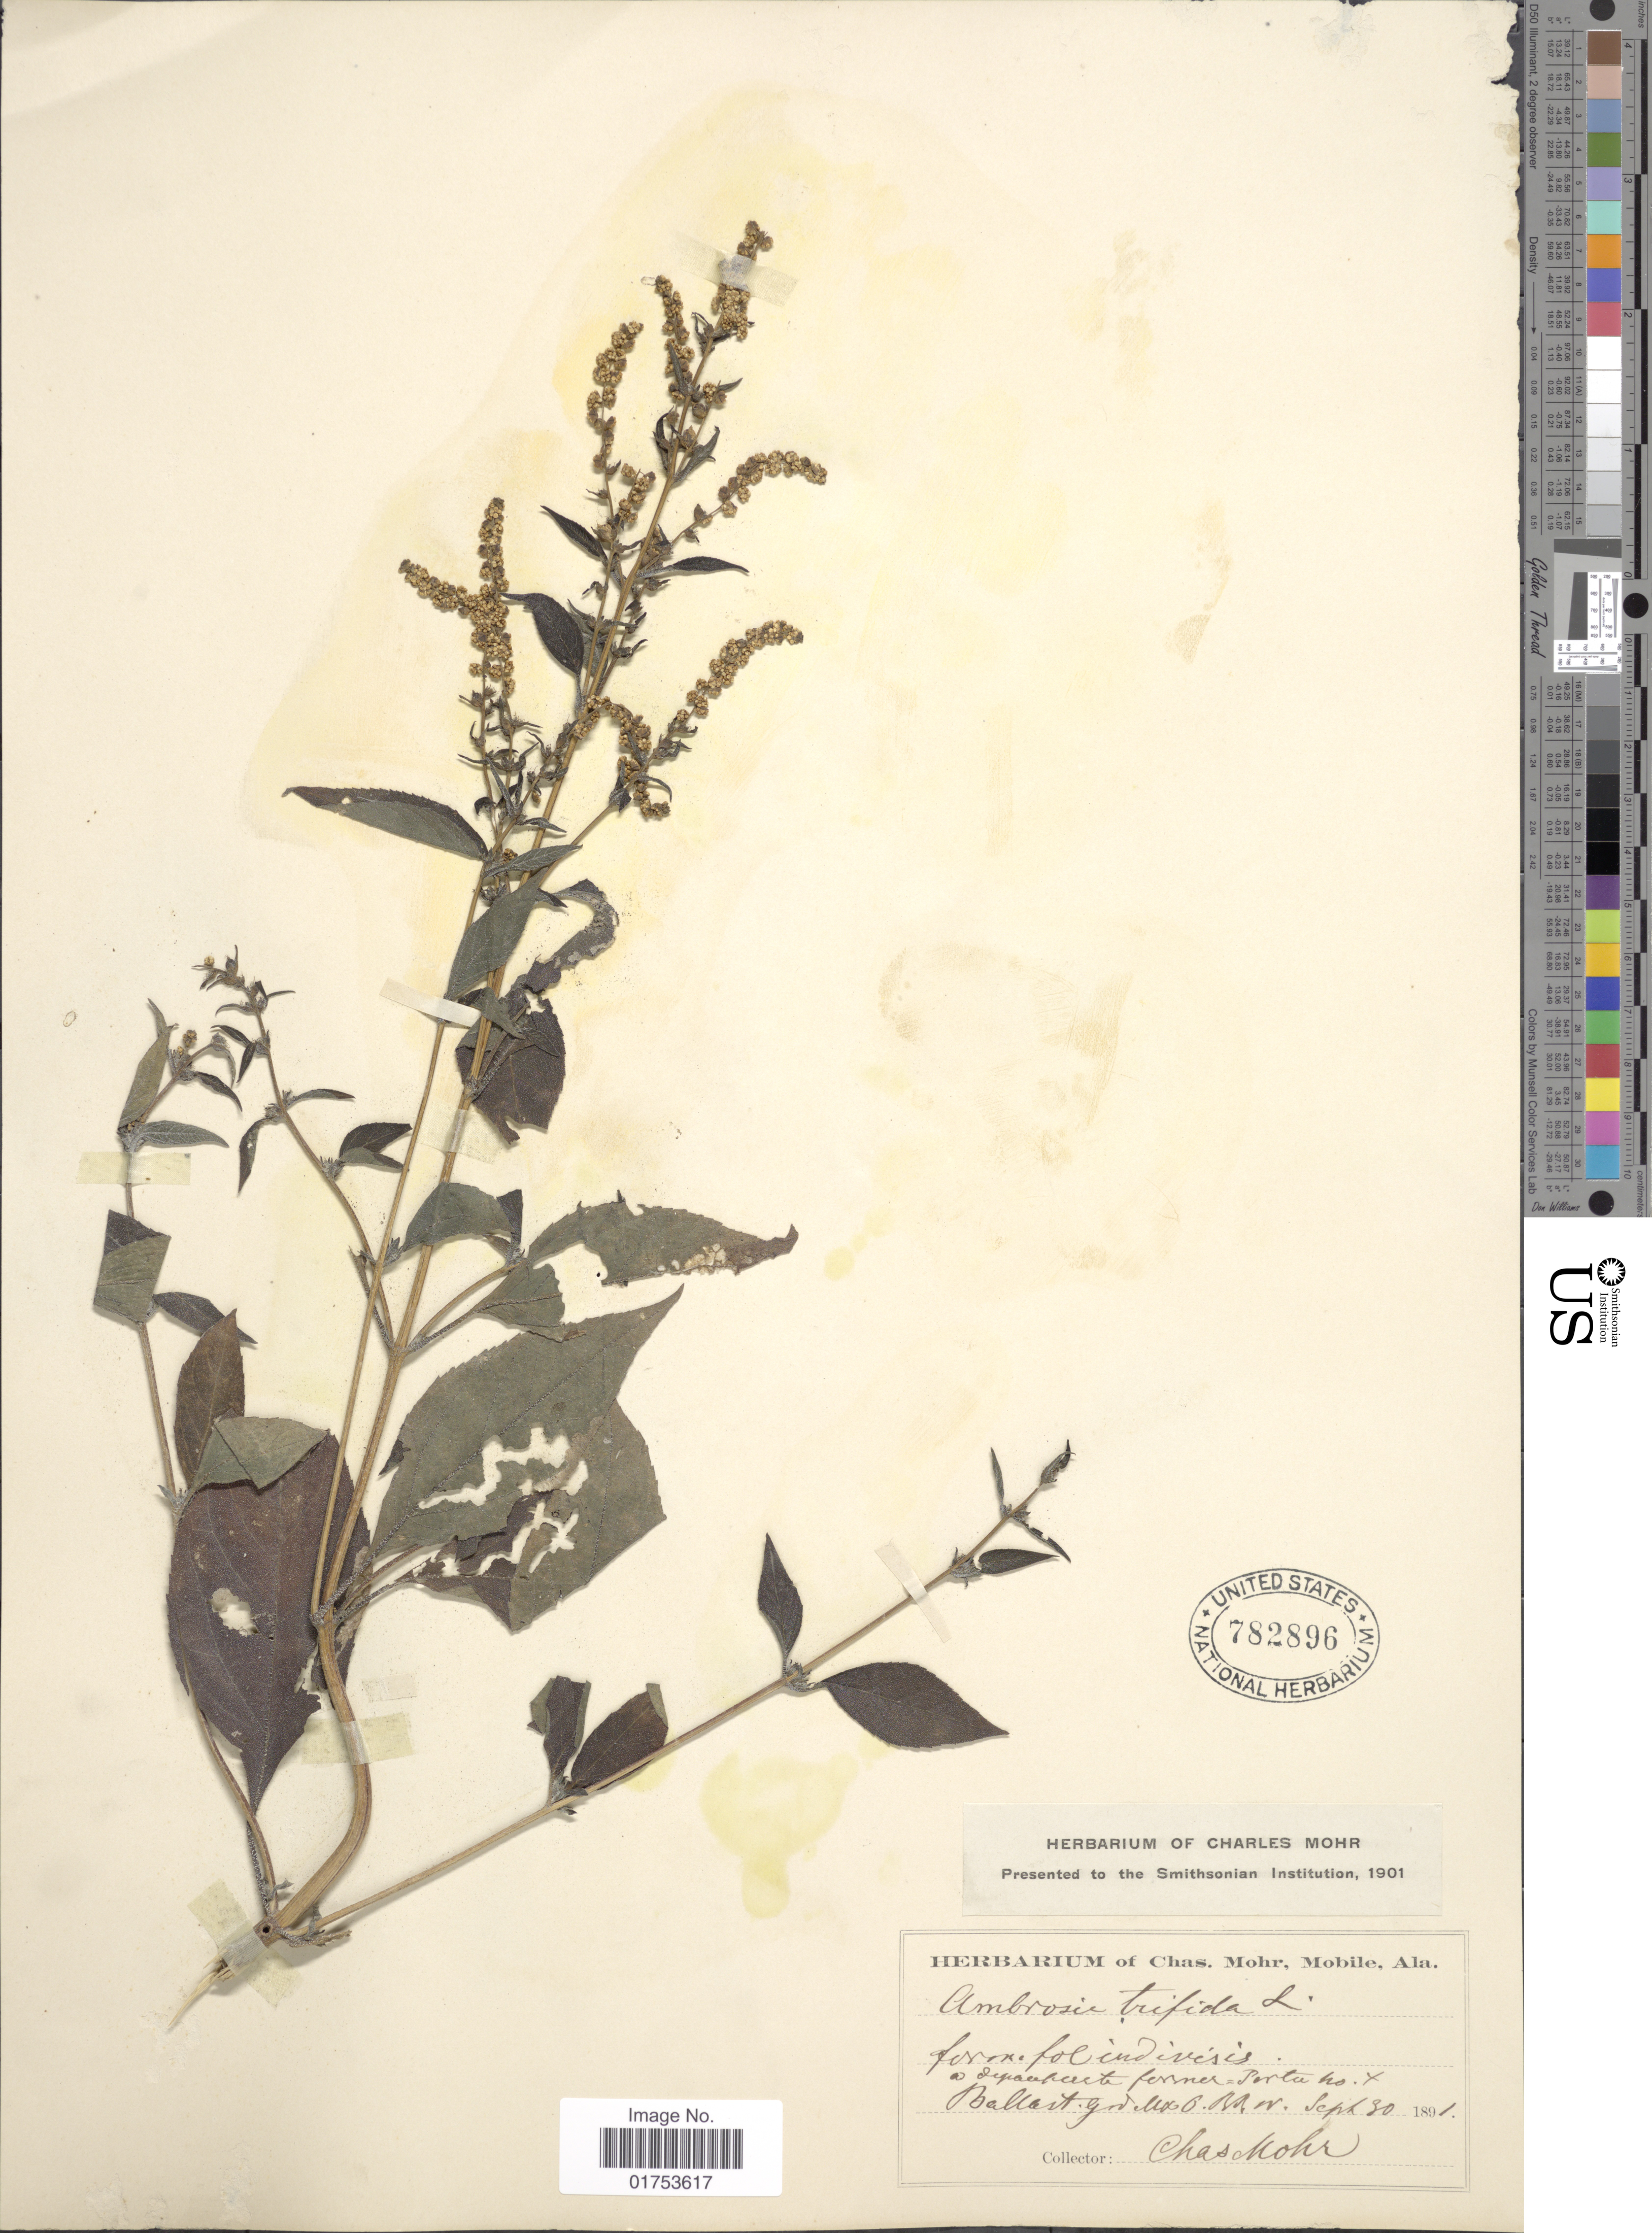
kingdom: Plantae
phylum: Tracheophyta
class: Magnoliopsida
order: Asterales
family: Asteraceae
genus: Ambrosia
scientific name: Ambrosia trifida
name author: L.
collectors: Mohr, C. T. (herbarium)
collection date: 1891-09-30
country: United States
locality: Ballast grd. M&O RR w.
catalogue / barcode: US 782896